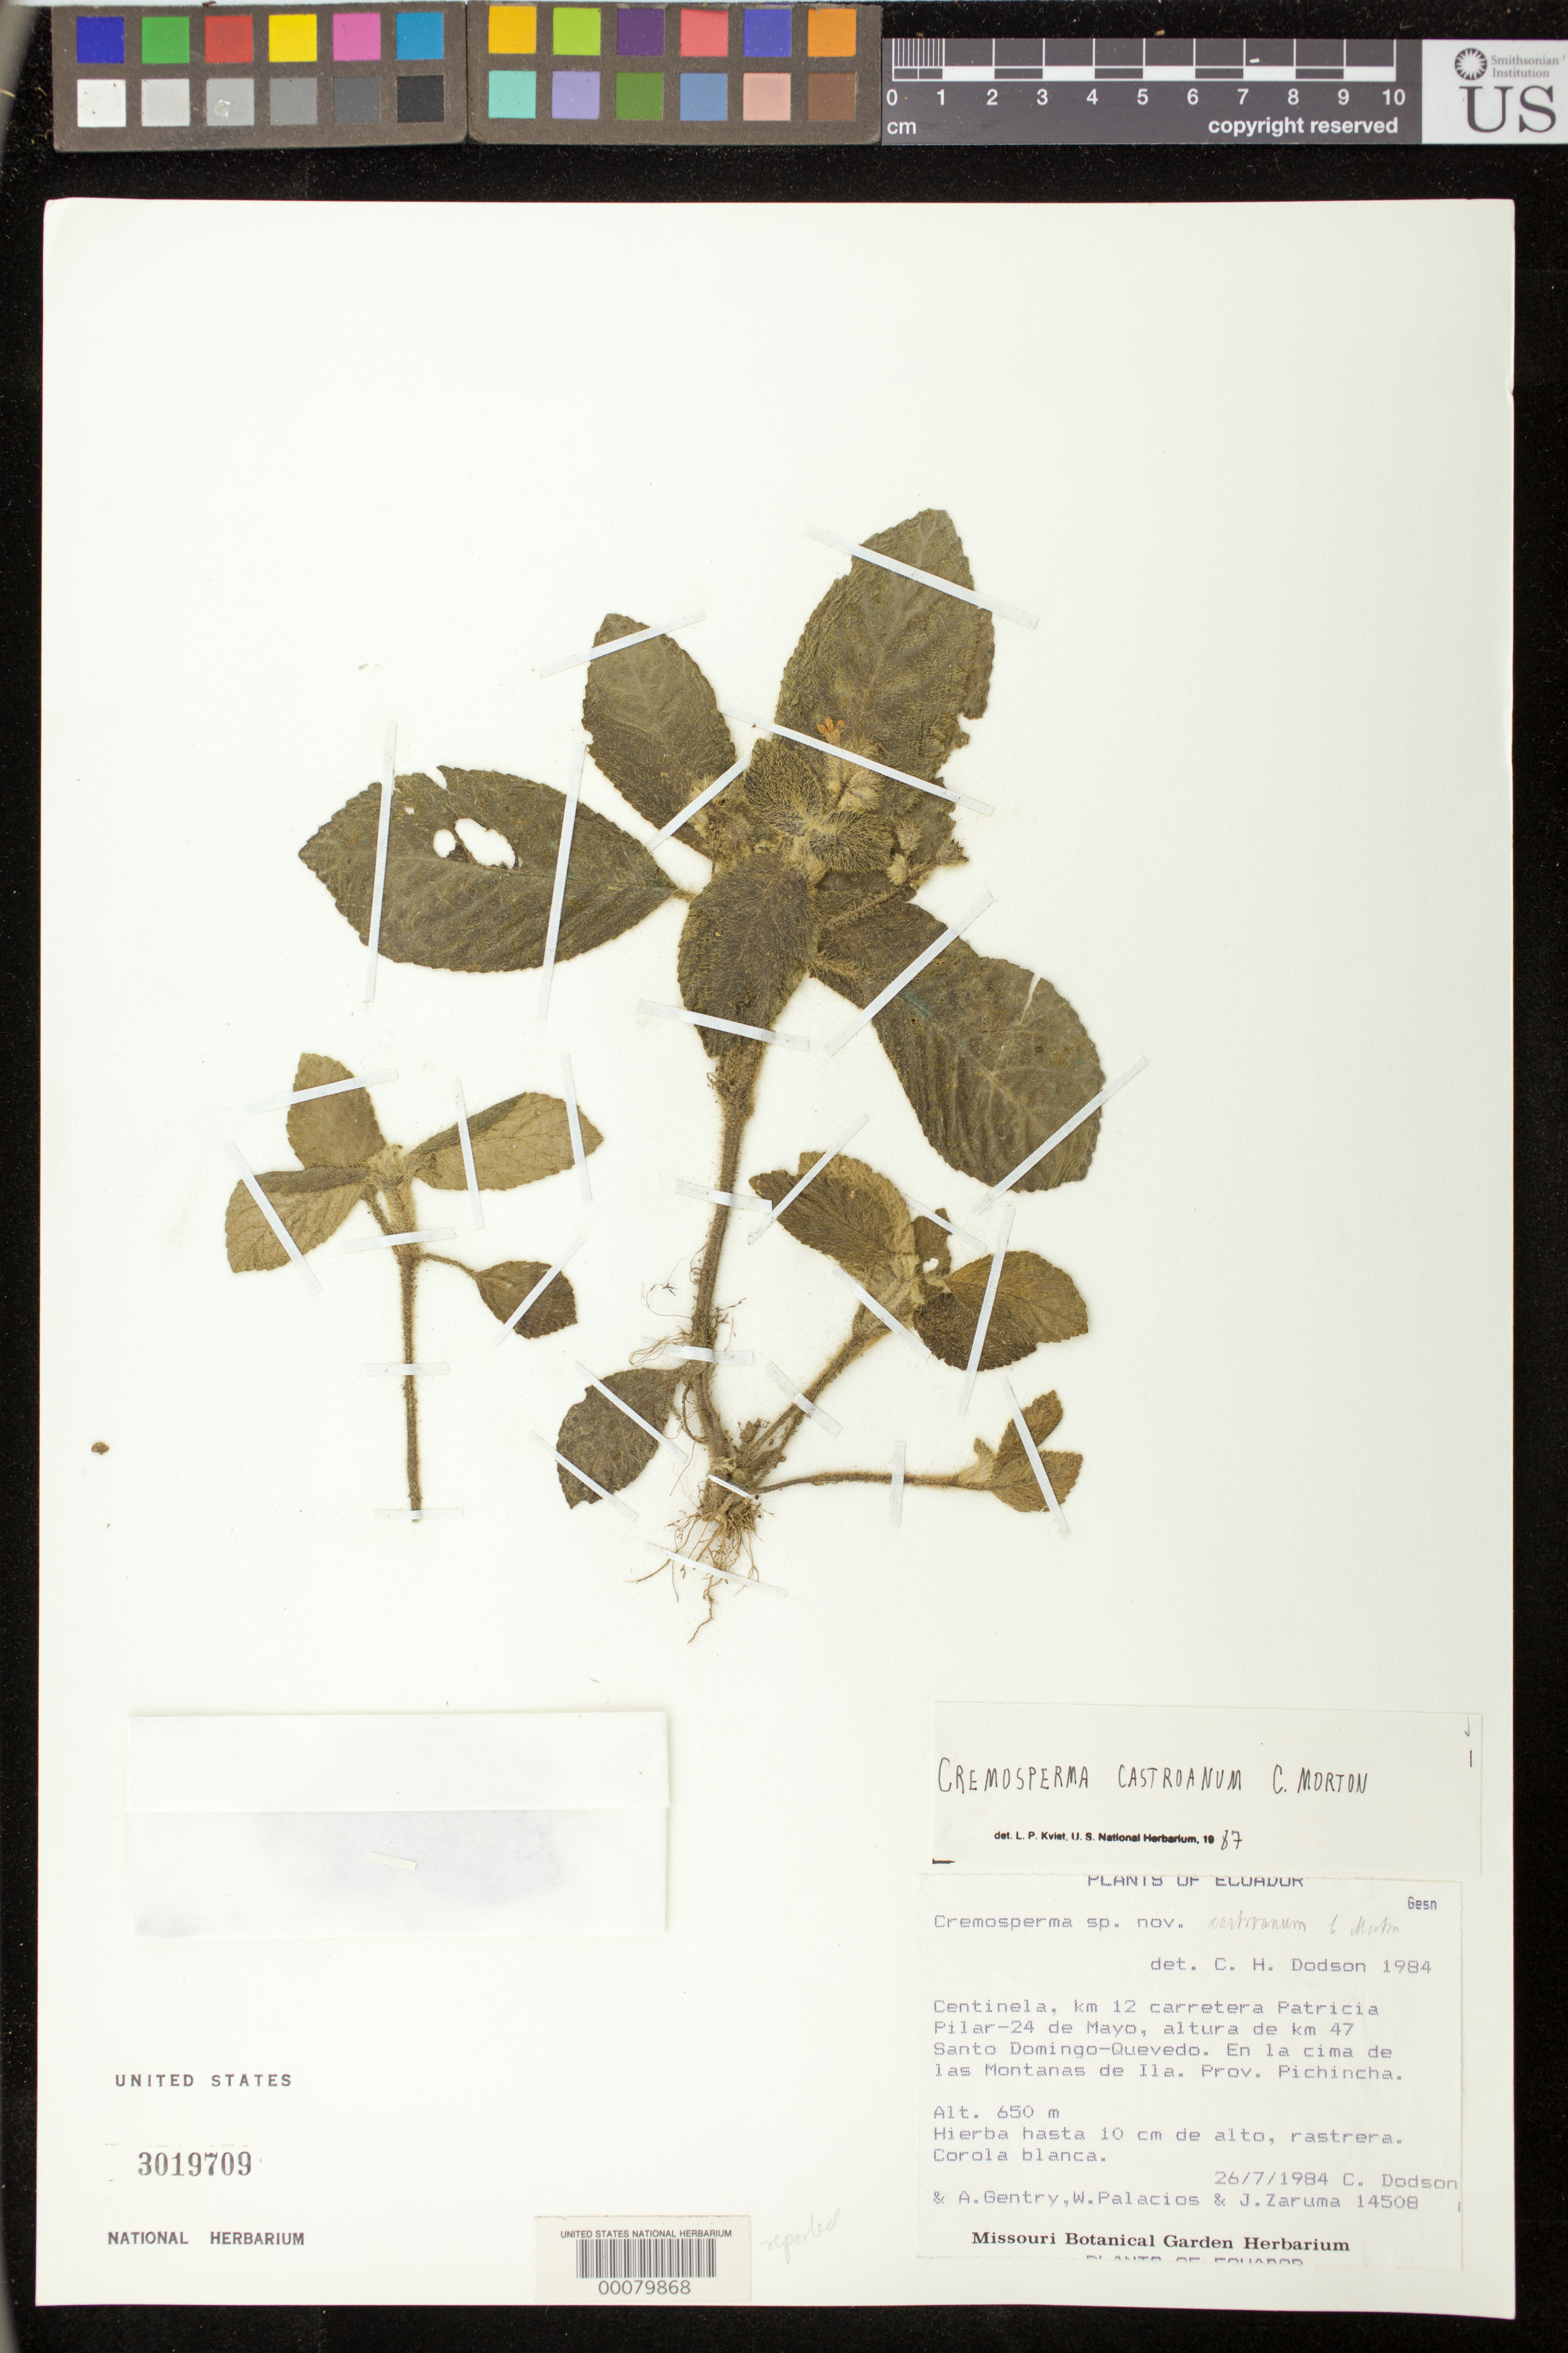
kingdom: Plantae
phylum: Tracheophyta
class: Magnoliopsida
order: Lamiales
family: Gesneriaceae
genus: Cremosperma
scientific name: Cremosperma castroanum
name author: C.V. Morton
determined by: Kvist, L. P., (US), Smithsonian Institution - National Museum of Natural History (UNITED STATES)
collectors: C. H. Dodson, A. H. Gentry, W. Palacios & J. Zaruma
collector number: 14508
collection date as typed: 24 May 1984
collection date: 1984-05-24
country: Ecuador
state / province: Pichincha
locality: Centinela, km 12 Patricia Pilar highway, on the summit of the Ila Mountains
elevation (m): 650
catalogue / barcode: US 3019709